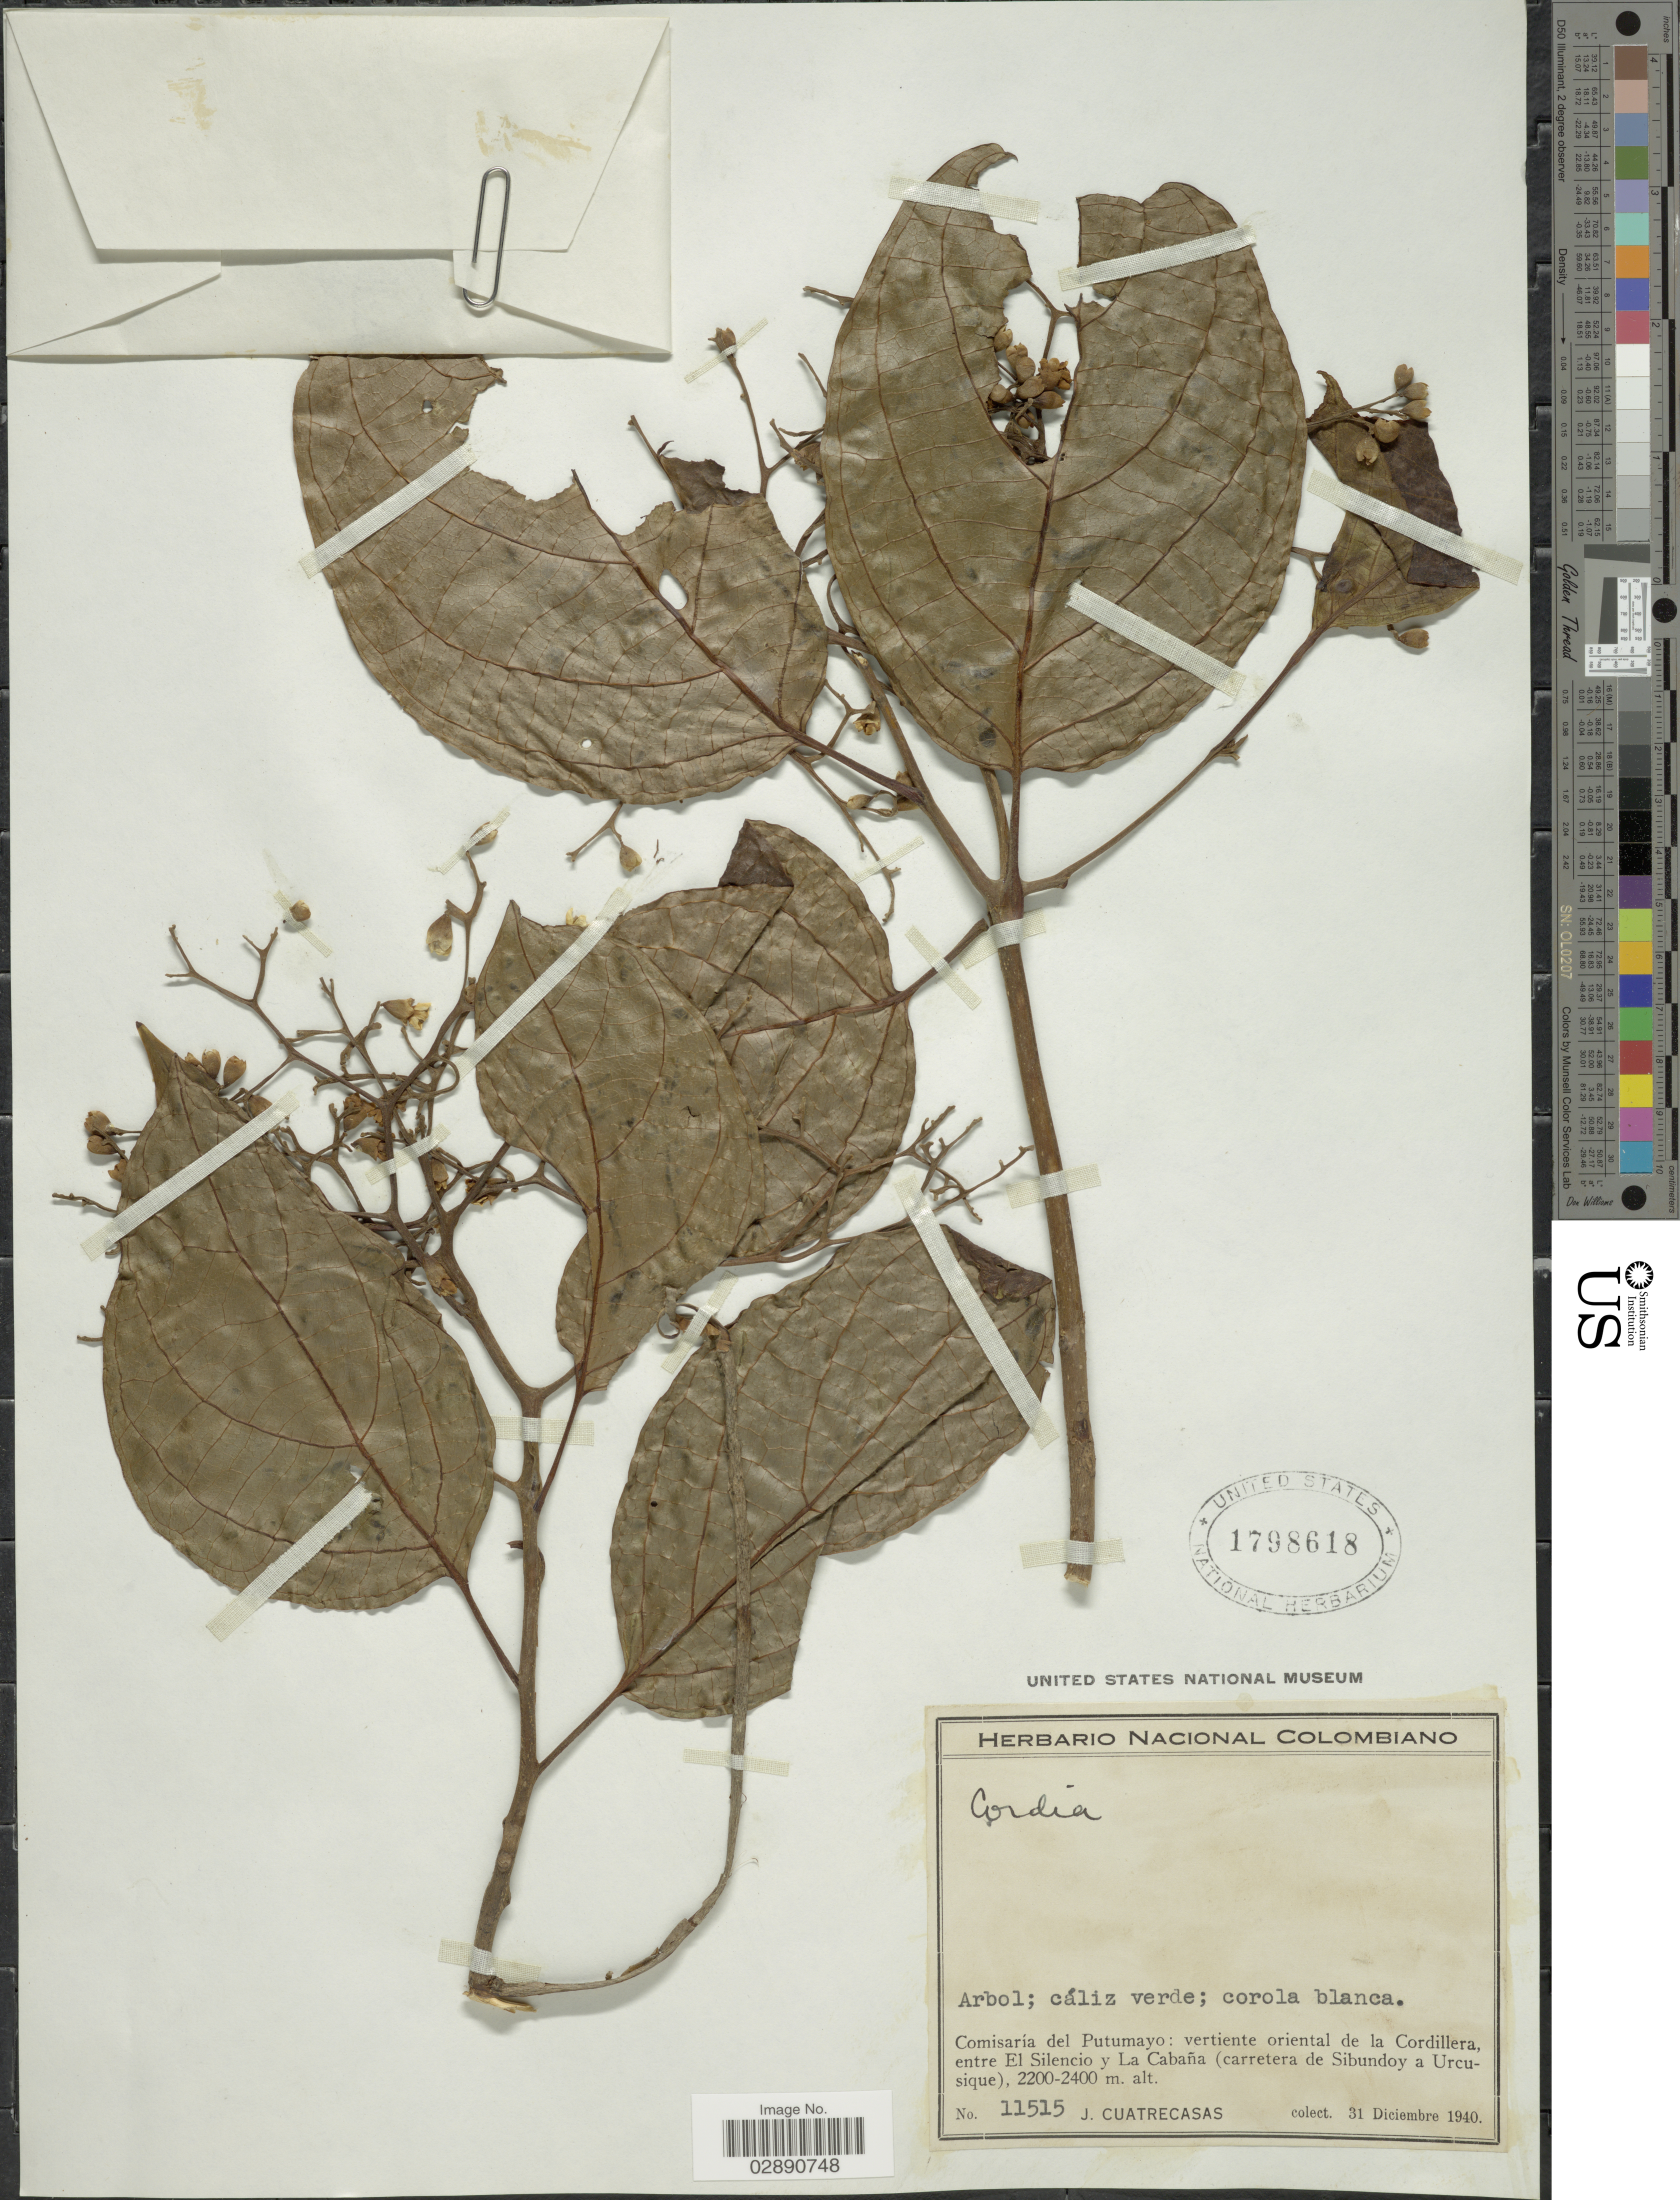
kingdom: Plantae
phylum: Tracheophyta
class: Magnoliopsida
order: Boraginales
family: Cordiaceae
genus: Cordia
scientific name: Cordia dentata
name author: Poir.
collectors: J. Cuatrecasas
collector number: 11515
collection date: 1940-12-31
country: Colombia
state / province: Putumayo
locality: Comisaría del Putumayo: vertiente oriental de la Cordillera, entre El Silencio y La Cabaña (carretera de Sibundoy a Urcusique).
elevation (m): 2200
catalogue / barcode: US 1798618